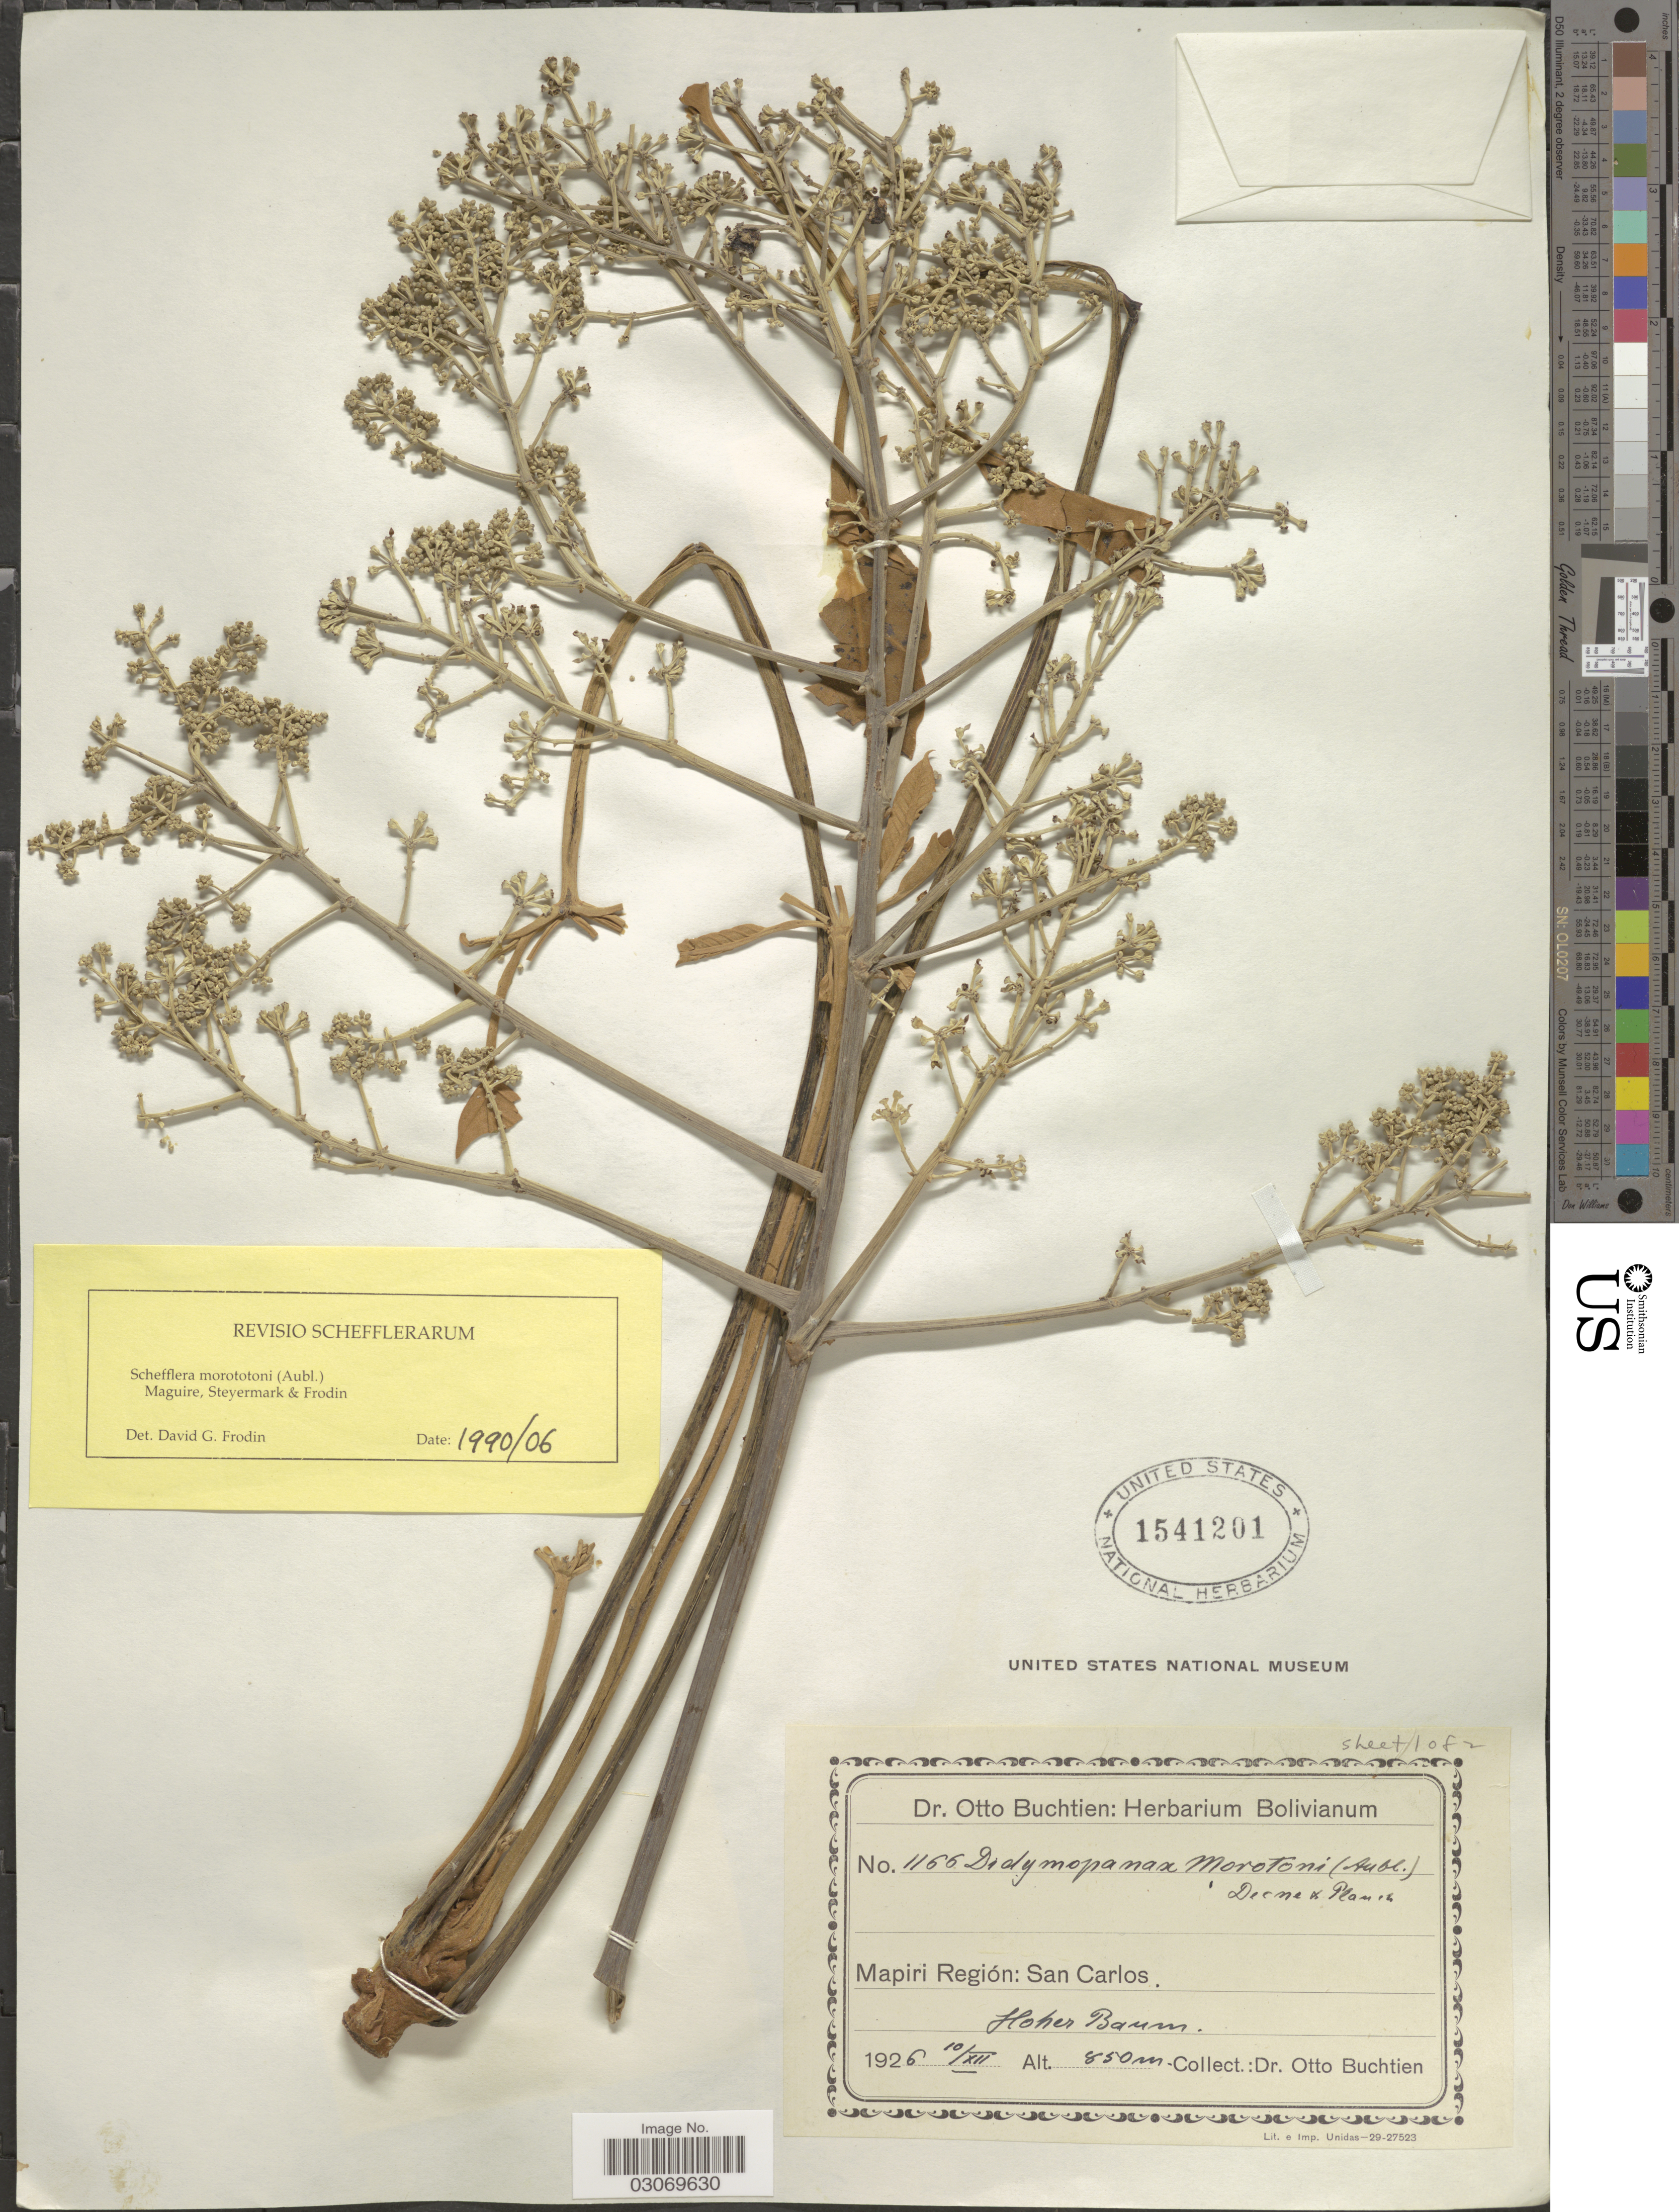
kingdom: Plantae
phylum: Tracheophyta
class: Magnoliopsida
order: Apiales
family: Araliaceae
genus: Schefflera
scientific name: Schefflera morototoni (Aubl.) Maguire, Steyerm. & Frodin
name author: (Aubl.) Maguire et al.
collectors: O. Buchtien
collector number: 1166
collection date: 1926-12-10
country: Bolivia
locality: Mapiri Región: San Carlos, Hoher Baum.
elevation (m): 850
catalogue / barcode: US 1541201